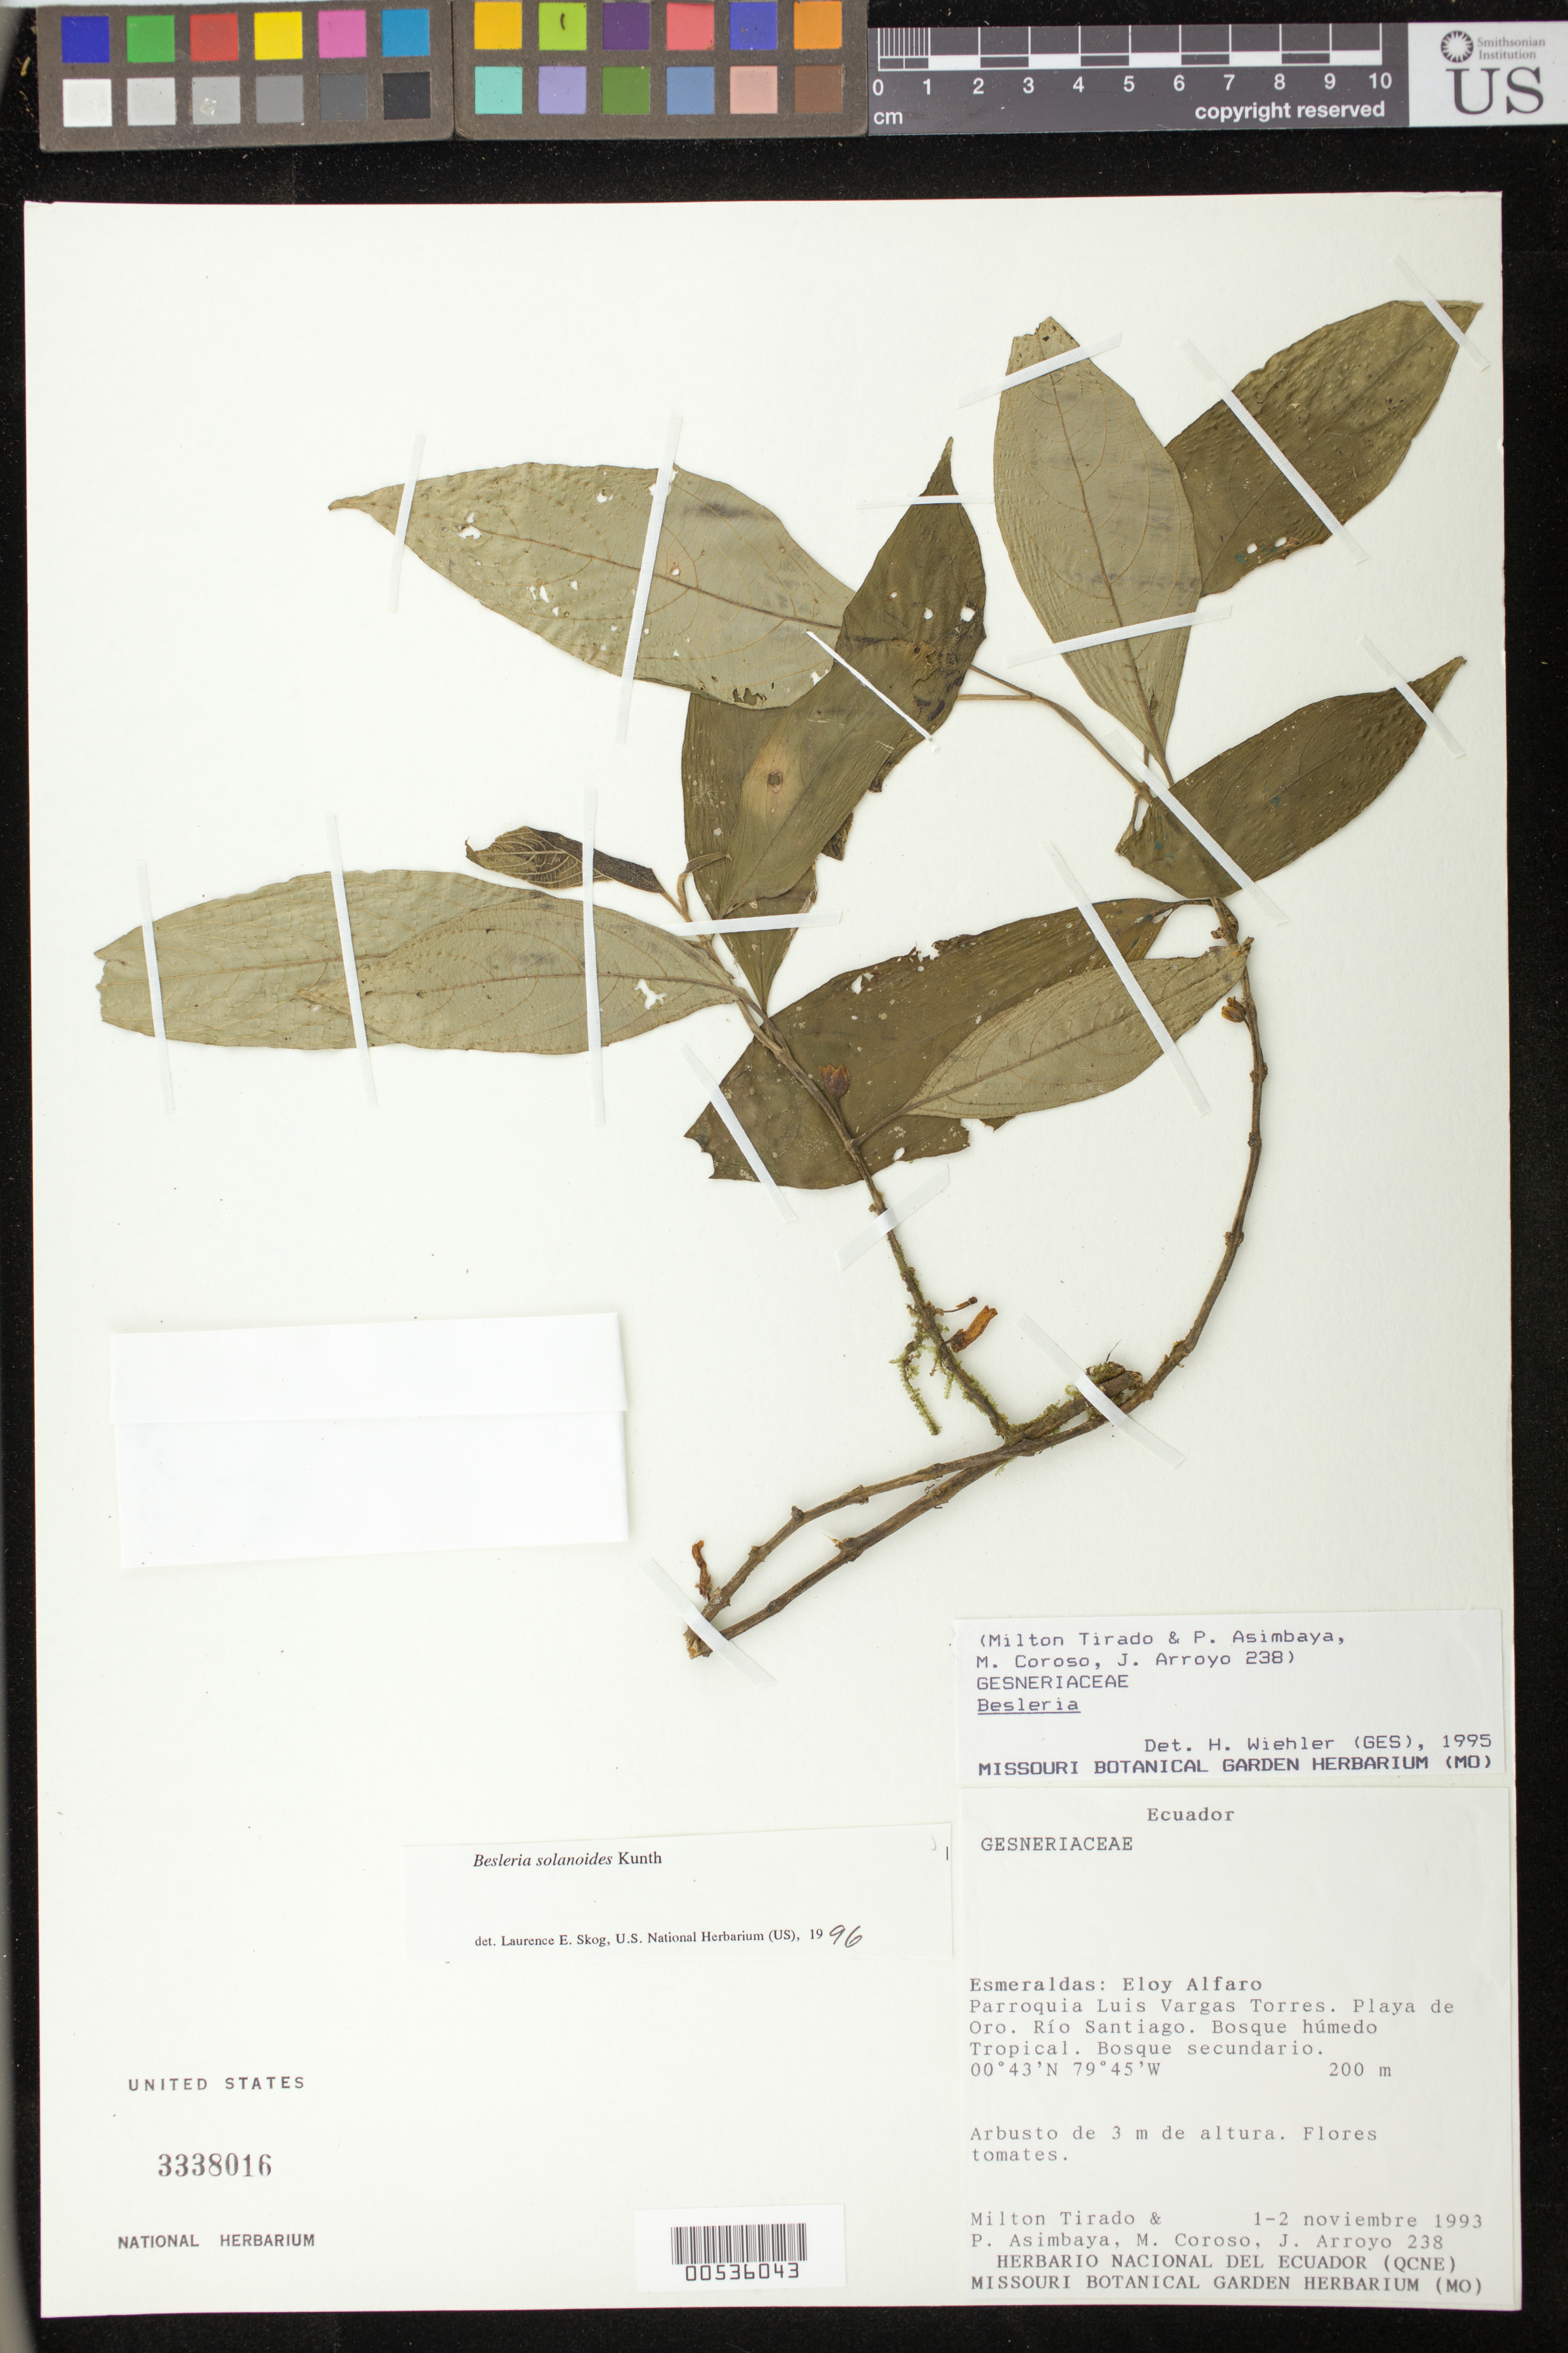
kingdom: Plantae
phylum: Tracheophyta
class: Magnoliopsida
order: Lamiales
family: Gesneriaceae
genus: Besleria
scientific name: Besleria solanoides var. solanoides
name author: Kunth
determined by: Skog, Laurence E.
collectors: M. Tirado, P. Asimbaya, M. Coroso & J. Arroyo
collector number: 238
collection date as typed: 1-2 Nov 1993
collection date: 1993-11-01/1993-11-02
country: Ecuador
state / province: Esmeraldas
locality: Eloy Alfaro. Parroquia Luis Vargas Torres, playa de Oro. Río Santiago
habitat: Bosque húmedo tropical, bosque secundario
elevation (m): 200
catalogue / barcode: US 3338016